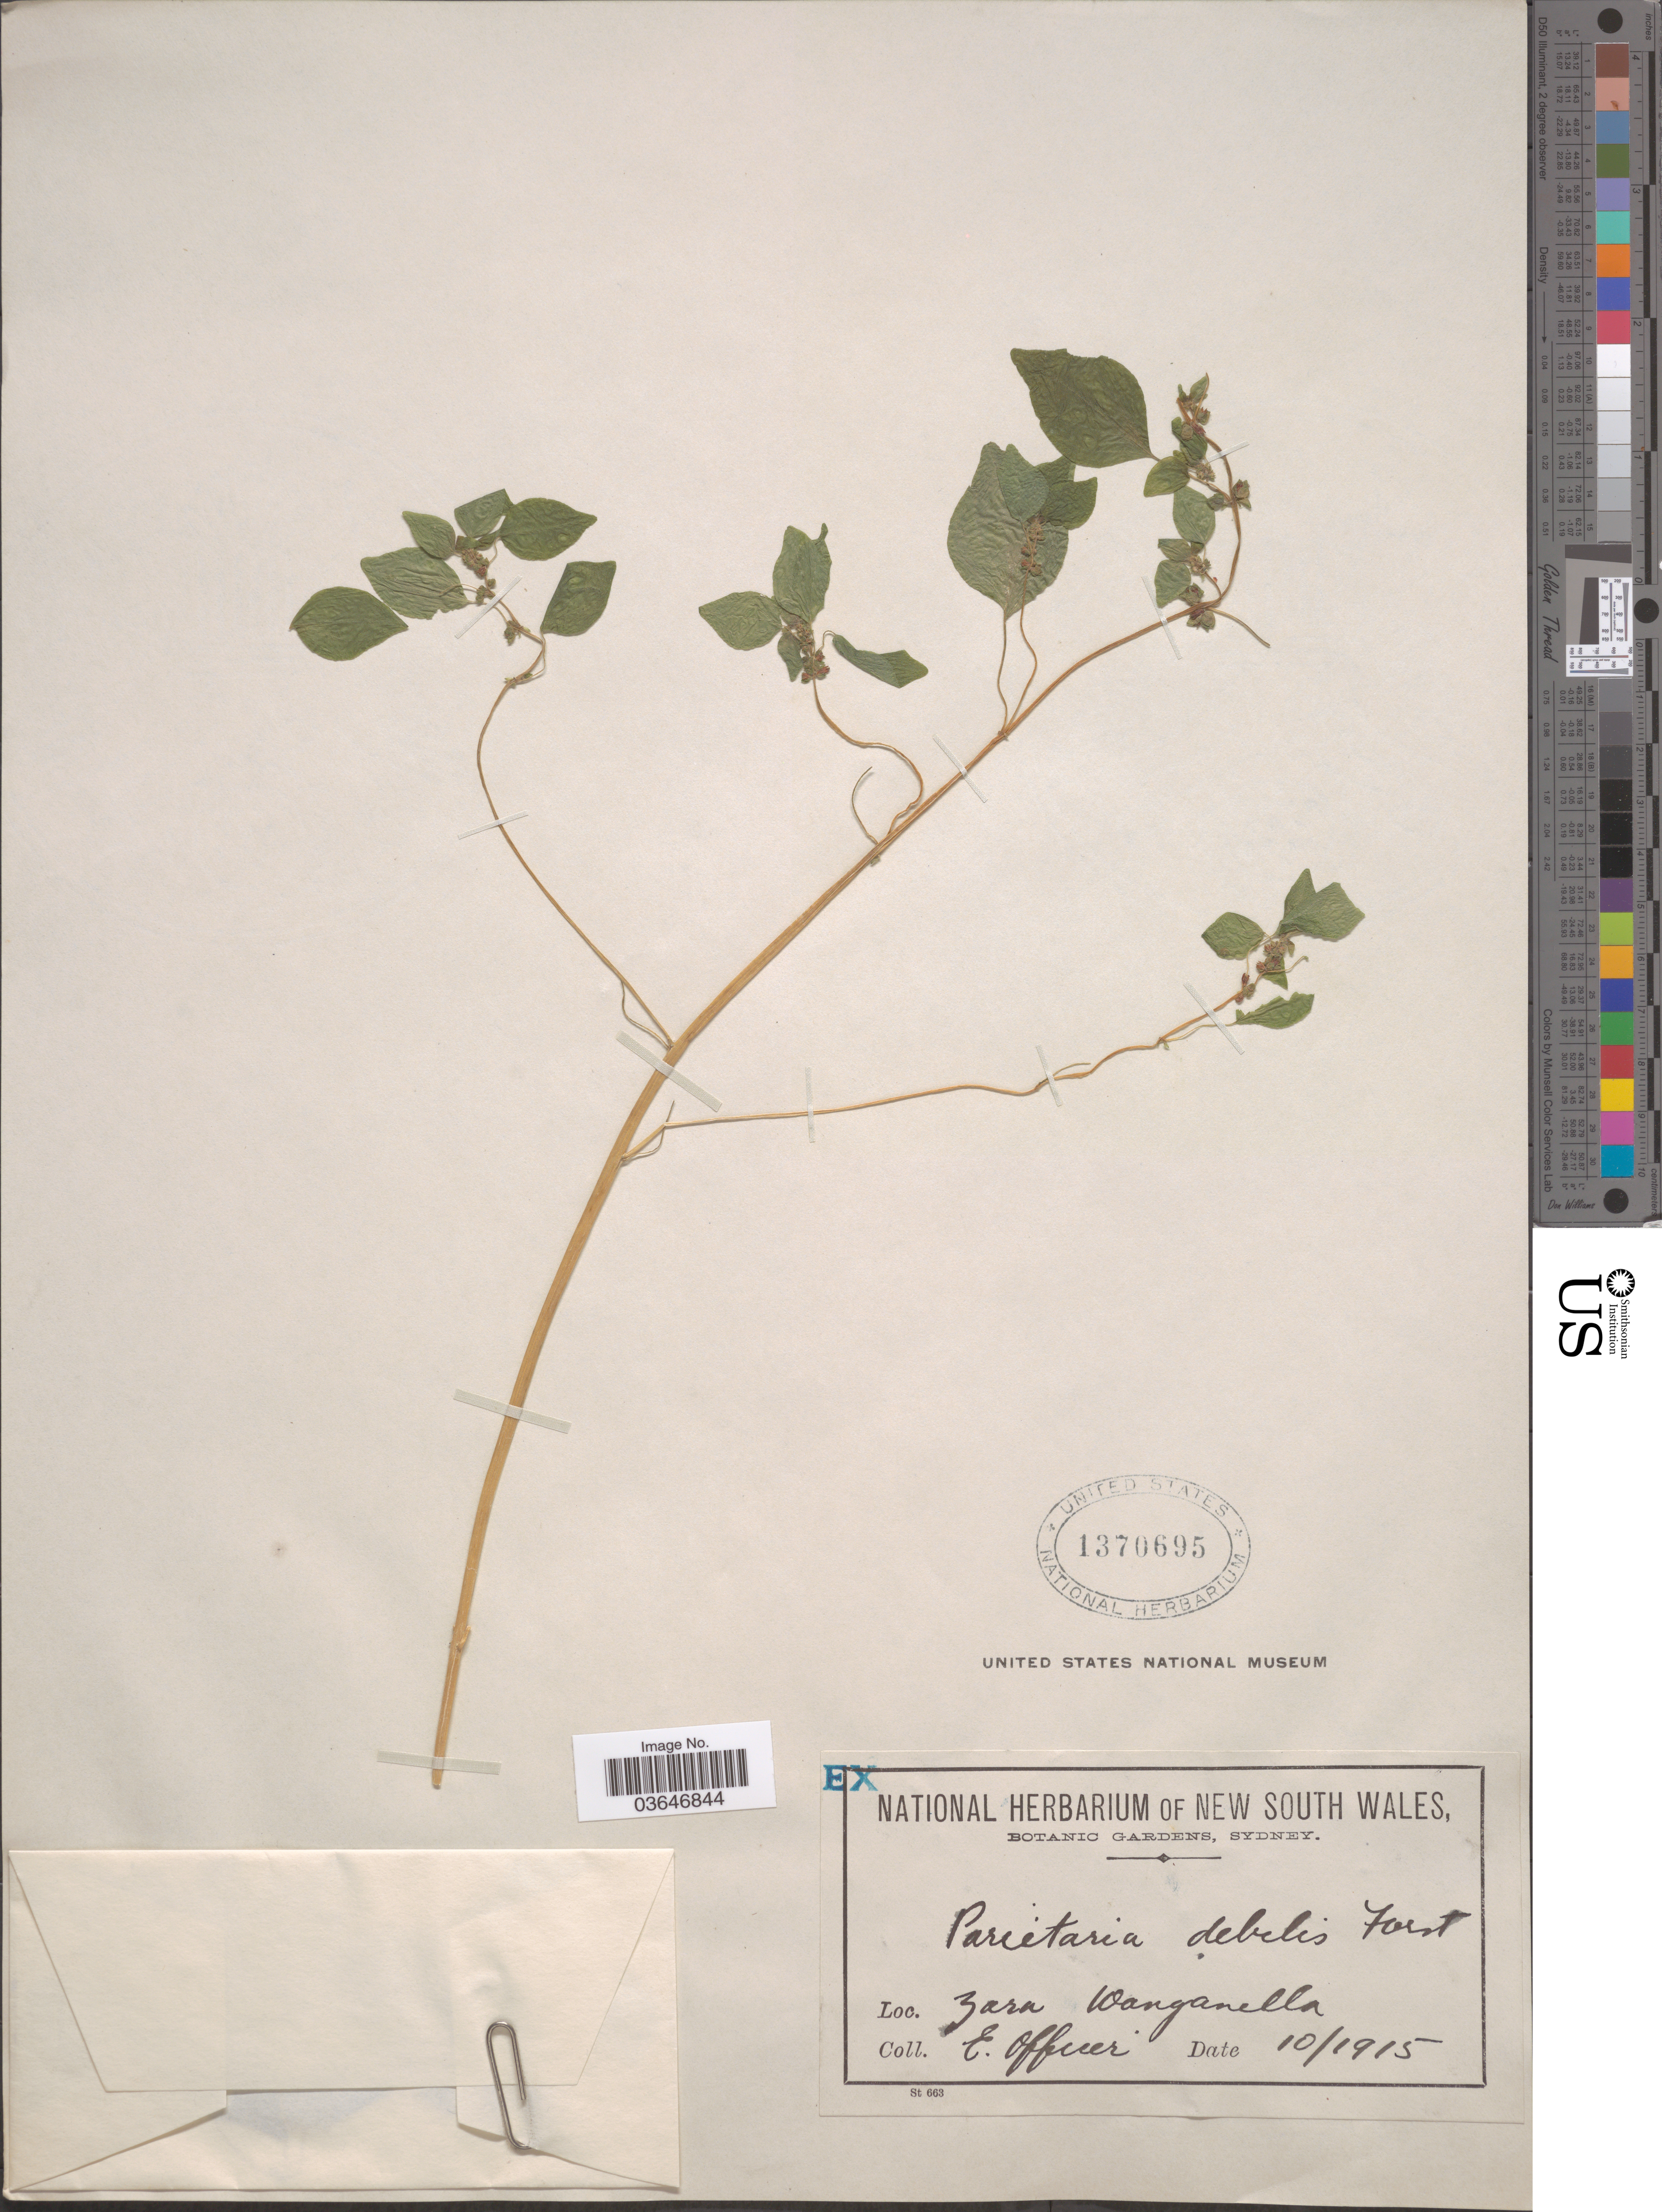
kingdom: Plantae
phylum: Tracheophyta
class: Magnoliopsida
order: Rosales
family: Urticaceae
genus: Parietaria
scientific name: Parietaria debilis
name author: G. Forst.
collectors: E. Officer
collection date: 1915-10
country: Australia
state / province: New South Wales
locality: Zara Wanganella.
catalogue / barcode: US 1370695